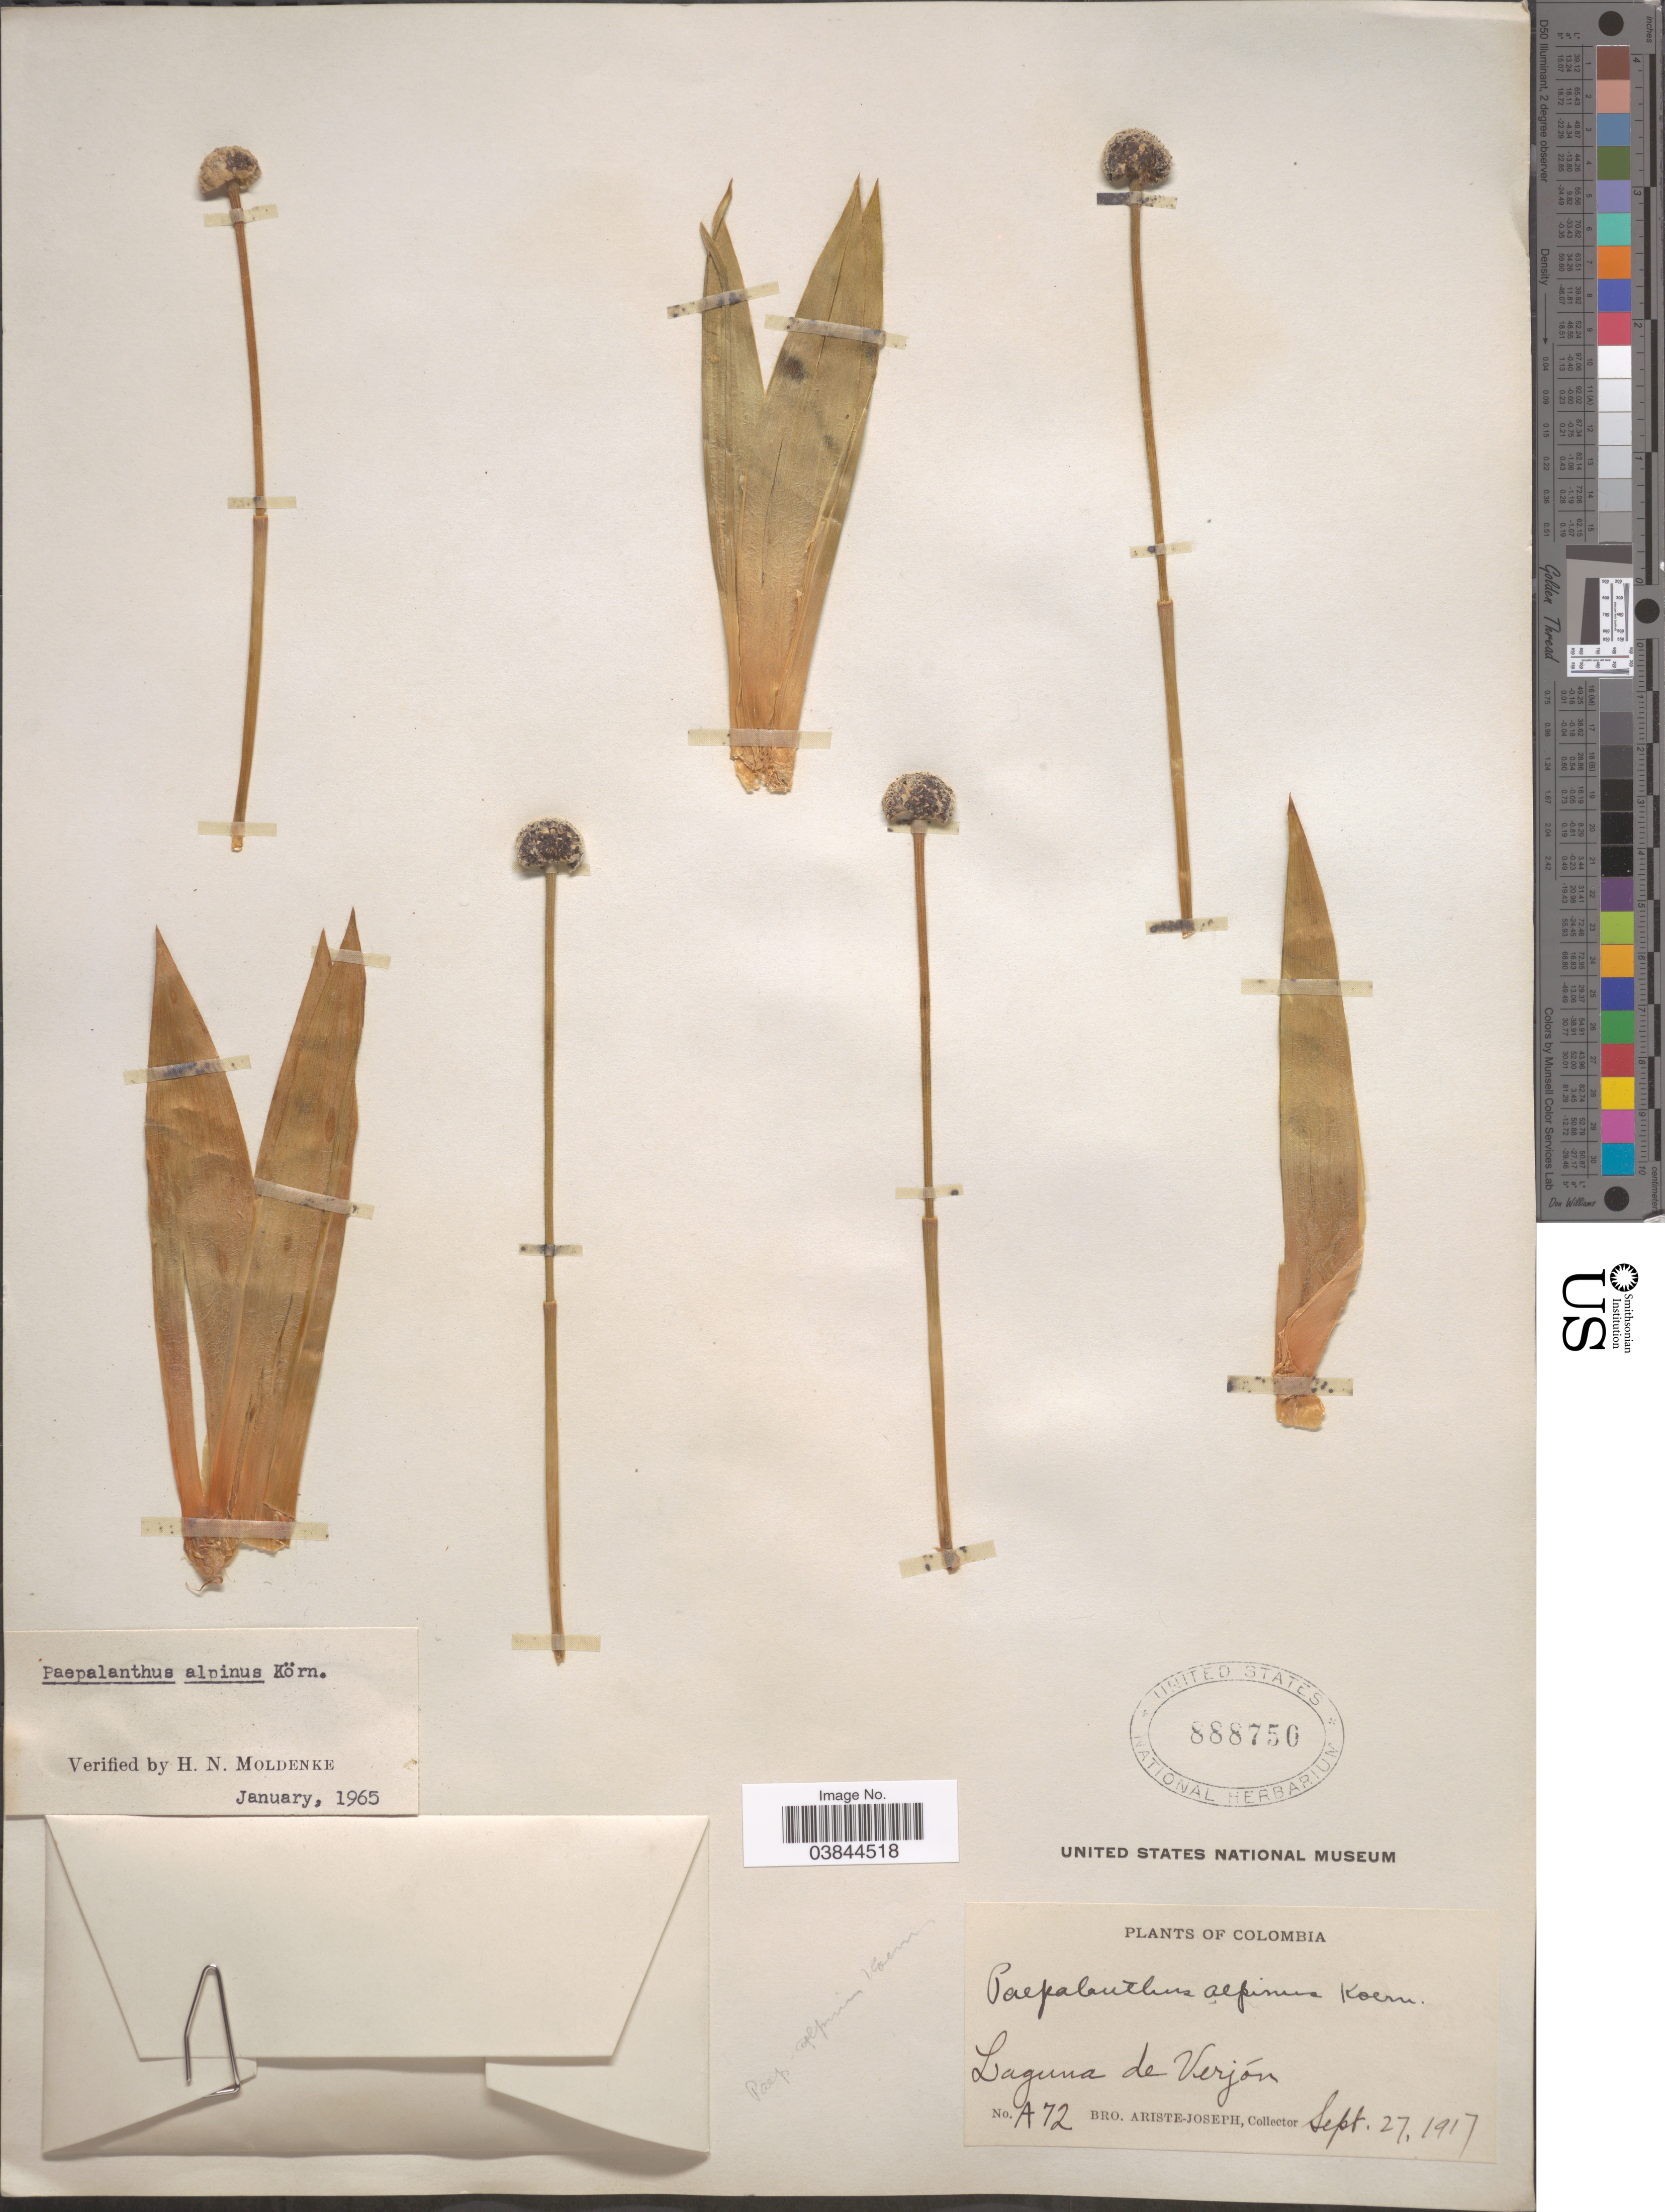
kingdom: Plantae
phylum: Tracheophyta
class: Liliopsida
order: Poales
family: Eriocaulaceae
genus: Paepalanthus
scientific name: Paepalanthus alpinus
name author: Körn.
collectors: Bro. Ariste-Joseph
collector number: A72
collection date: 1917-09-27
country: Colombia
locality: Laguna de Verjón.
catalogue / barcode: US 888750